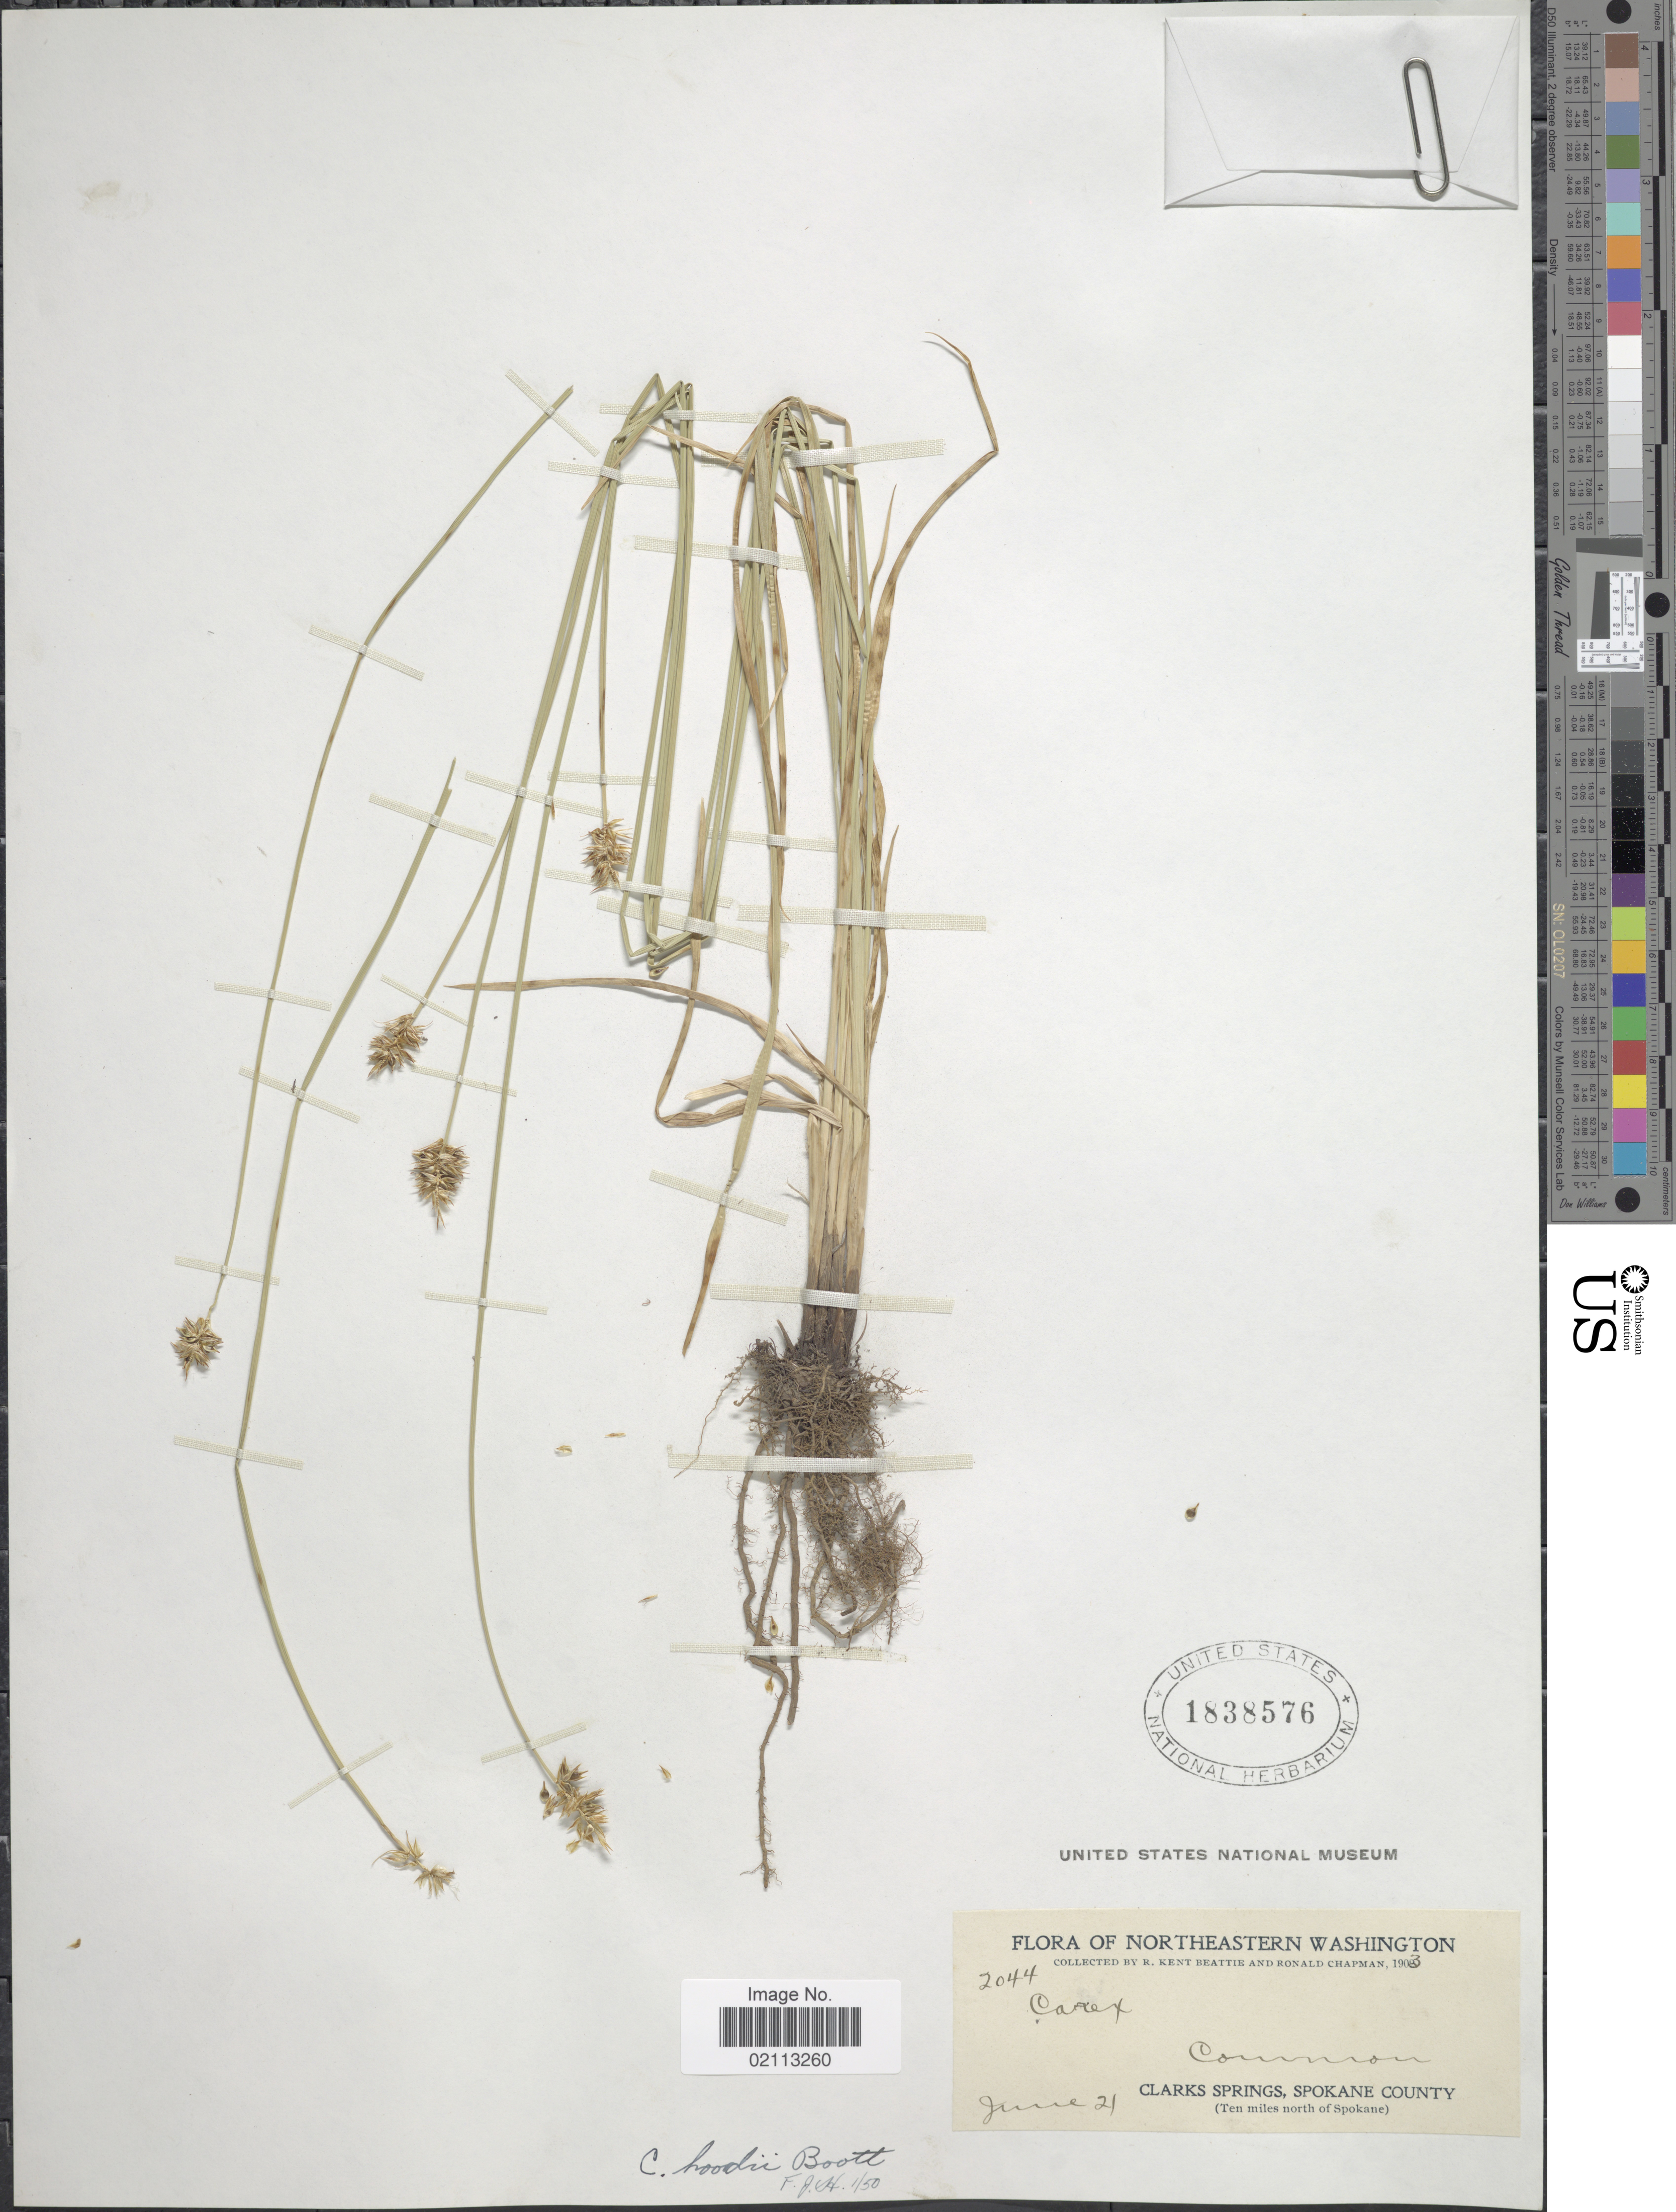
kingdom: Plantae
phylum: Tracheophyta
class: Liliopsida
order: Poales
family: Cyperaceae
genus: Carex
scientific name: Carex hoodii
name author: Boott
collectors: R. K. Beattie & R. Chapman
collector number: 2044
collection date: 1903-06-21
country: United States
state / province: Washington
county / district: Spokane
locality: Northeastern Washington. Clarks Springs, Spokane County (Ten miles north of Spokane)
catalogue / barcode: US 1838576